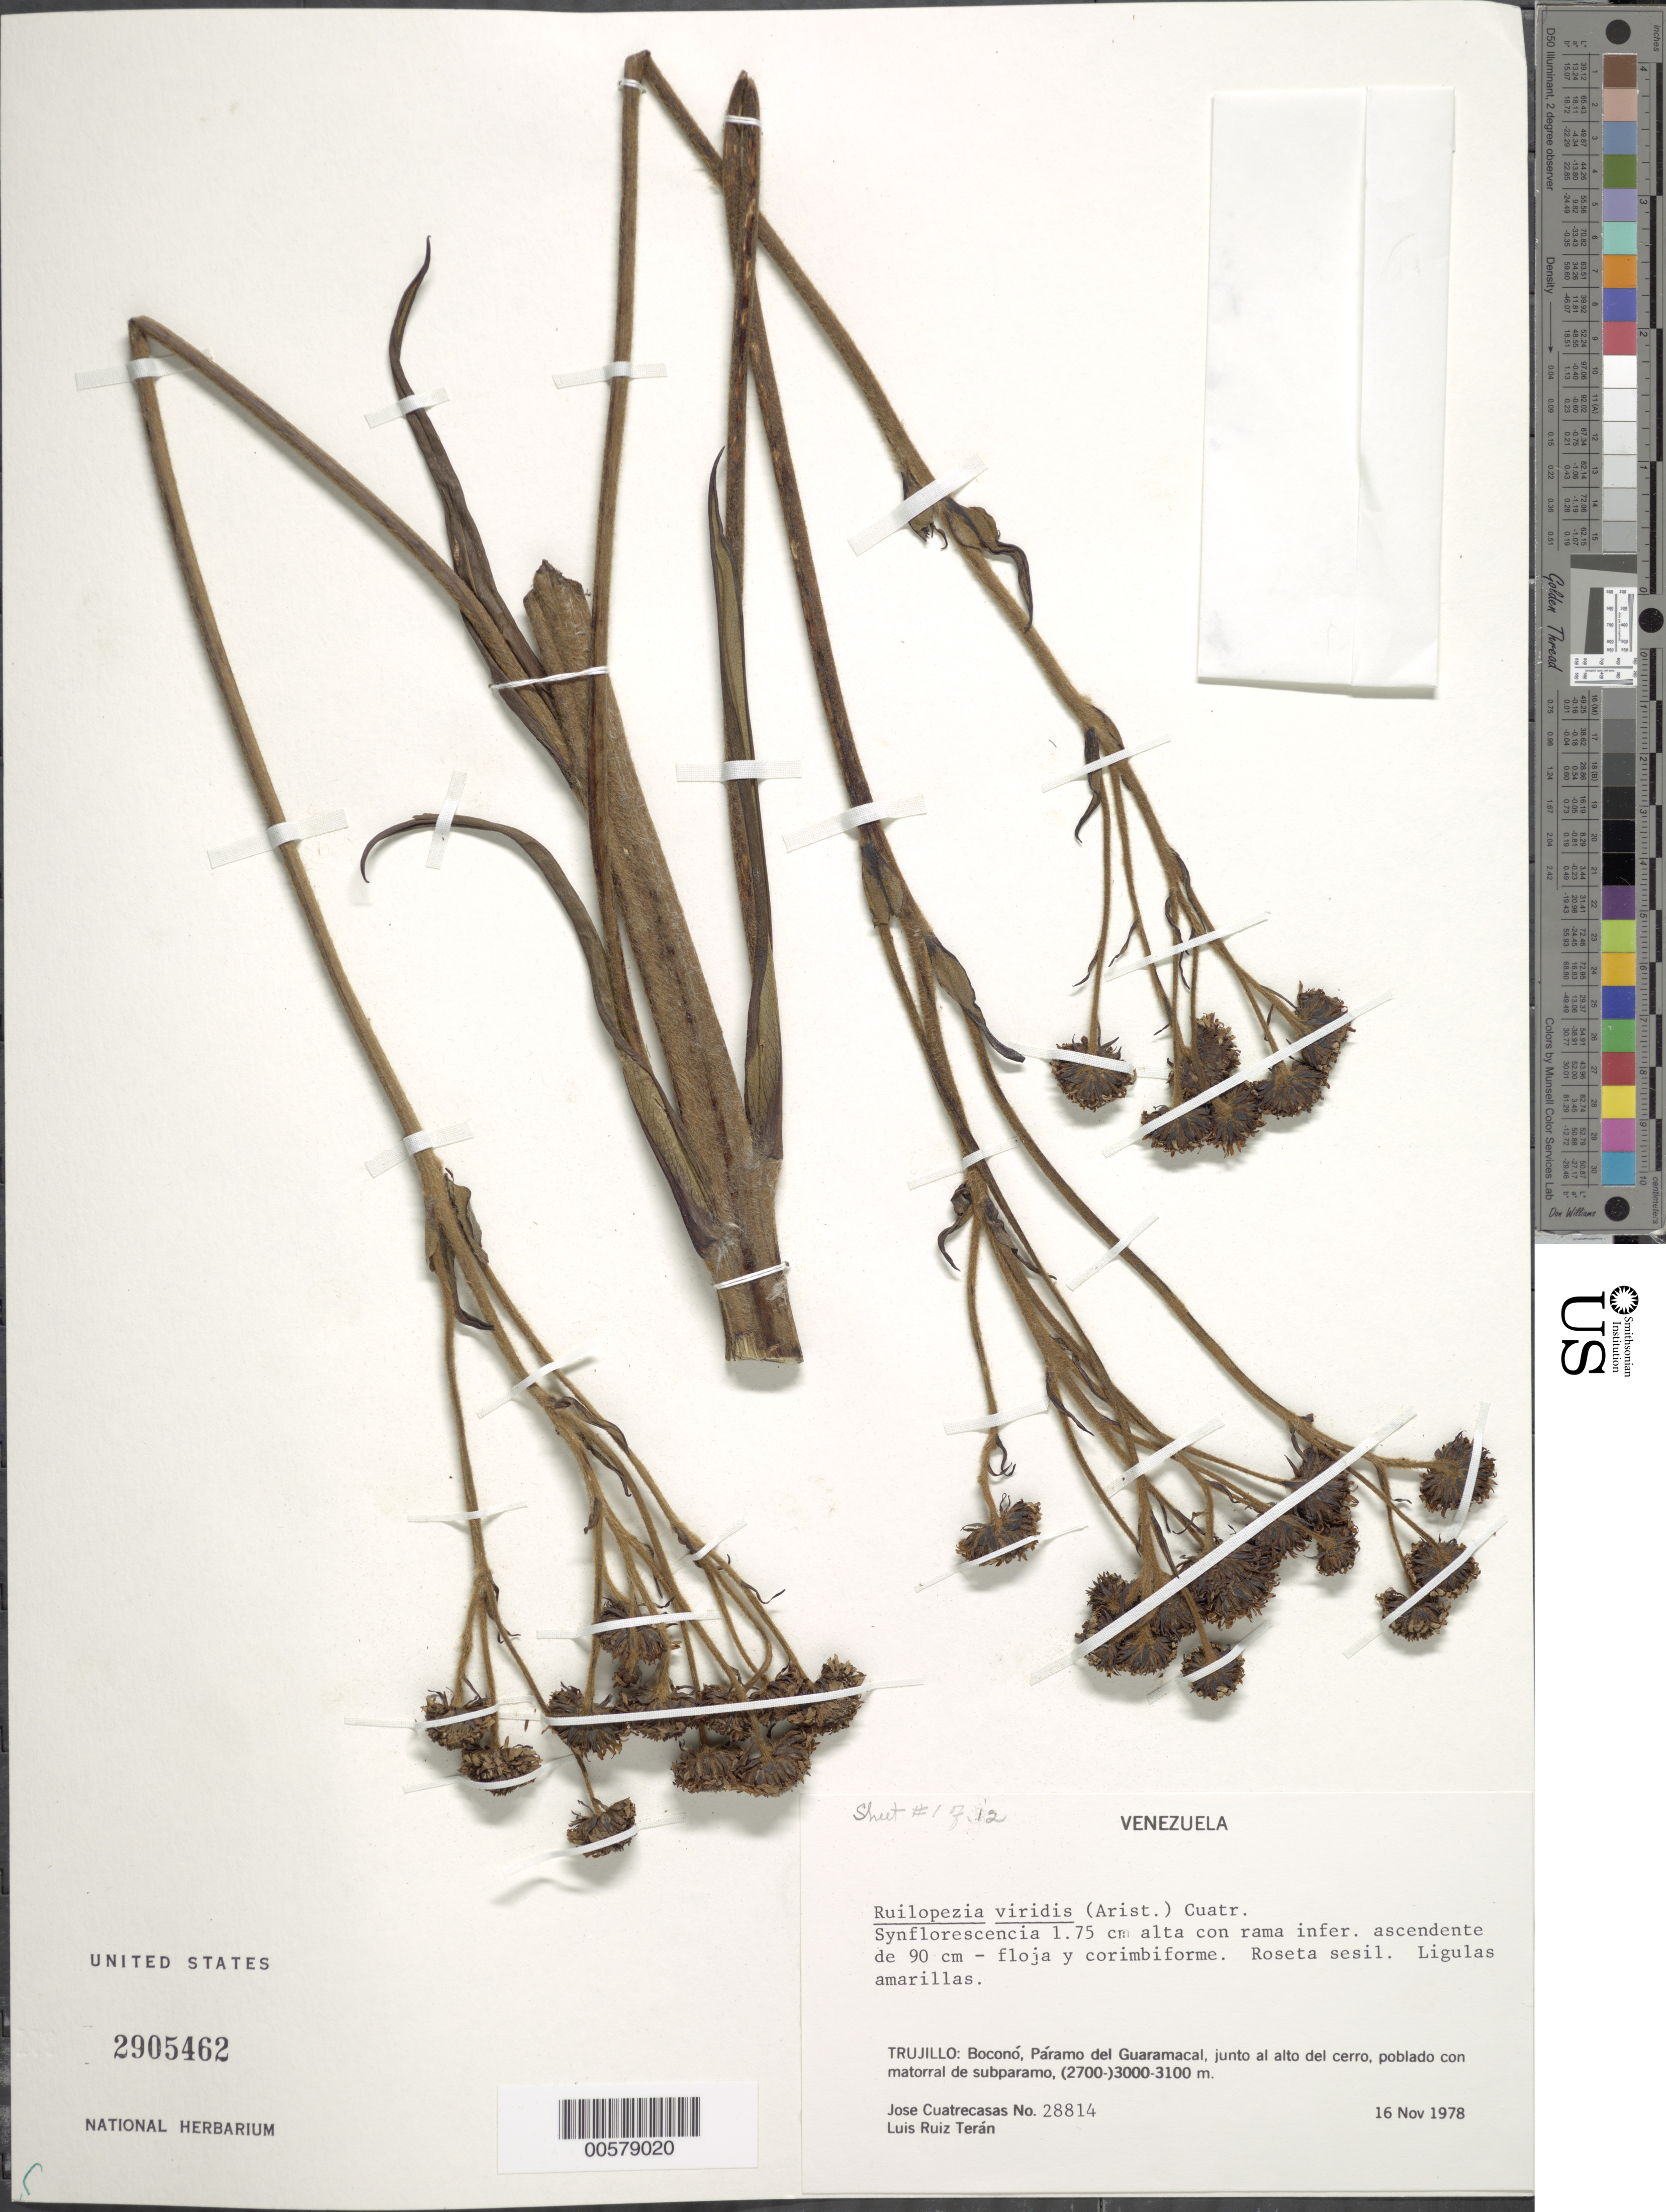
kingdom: Plantae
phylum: Tracheophyta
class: Magnoliopsida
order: Asterales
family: Asteraceae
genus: Ruilopezia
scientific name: Ruilopezia viridis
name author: (Aristeg.) Cuatrec.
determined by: Cuatrecasas, J.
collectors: J. Cuatrecasas & L. E. Ruíz-Terán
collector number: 28814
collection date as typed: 16 Nov 1978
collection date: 1978-11-16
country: Venezuela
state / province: Trujillo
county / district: Boconó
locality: Páramo de Guaramacal, junto al alto del cerro, poblado con matorral de subparamo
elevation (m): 2700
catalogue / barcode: US 2905462